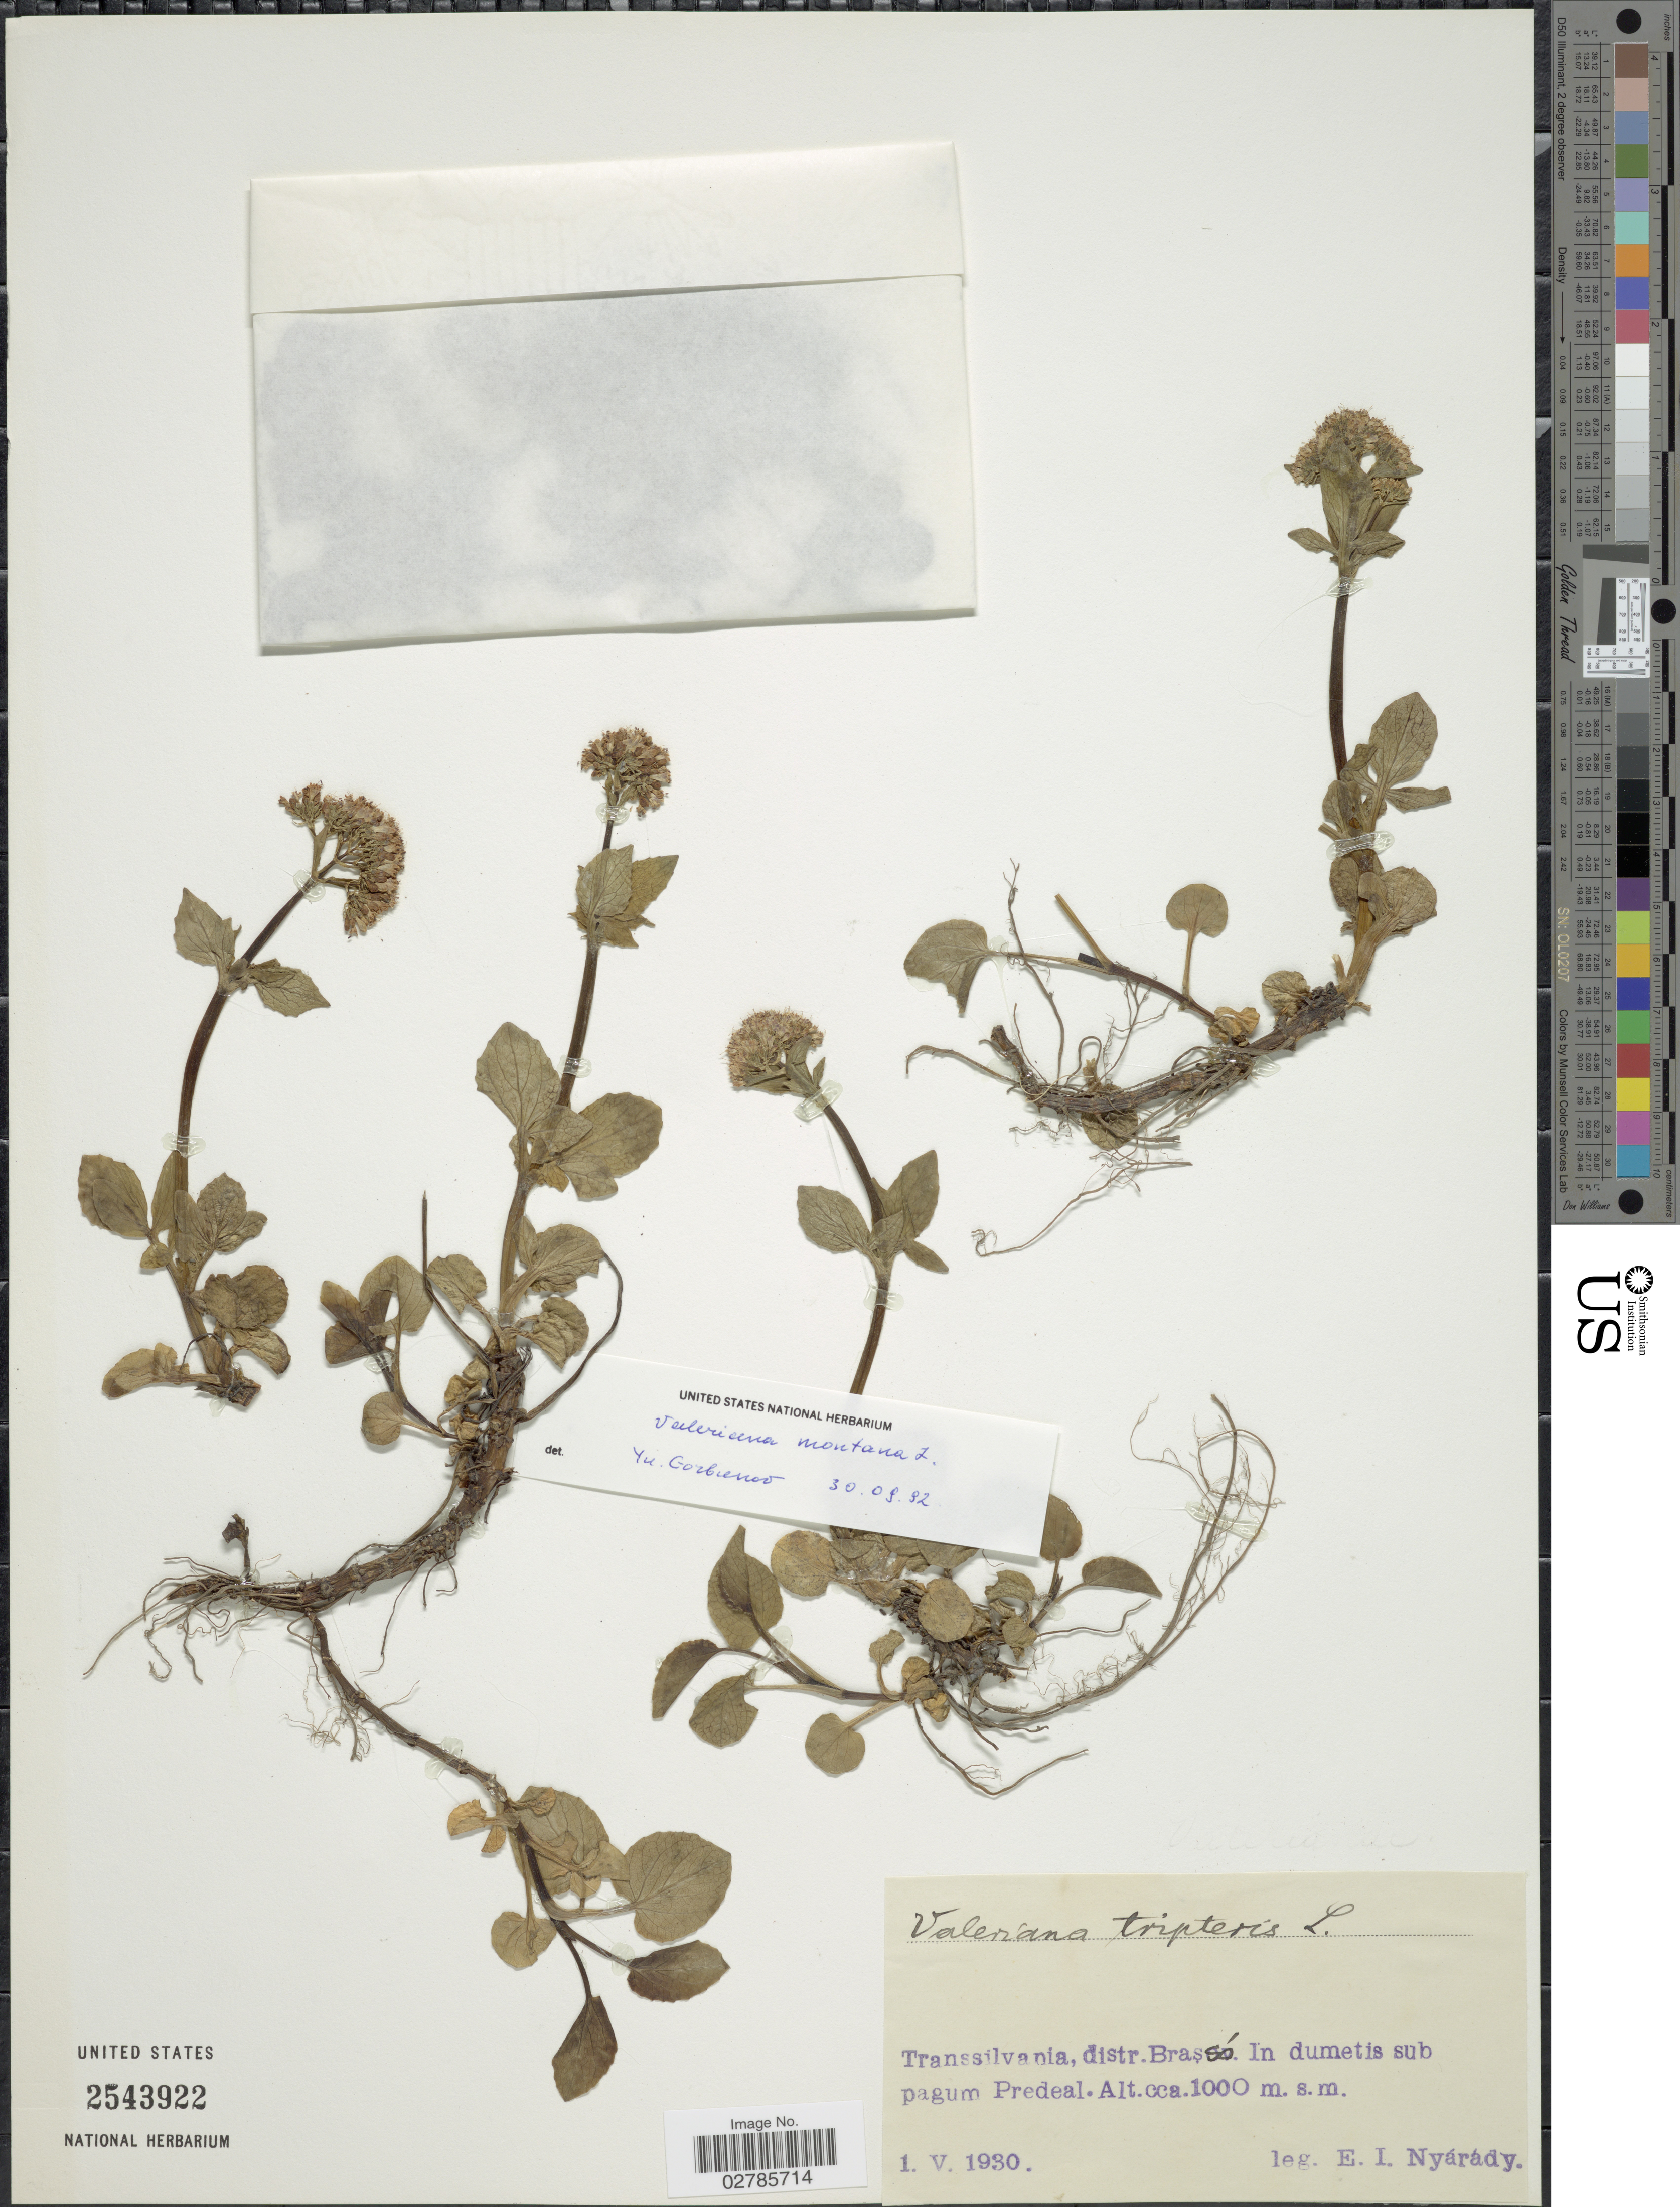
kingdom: Plantae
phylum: Tracheophyta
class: Magnoliopsida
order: Dipsacales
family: Caprifoliaceae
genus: Valeriana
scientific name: Valeriana montana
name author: L.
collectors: E. Nyárády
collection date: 1930-05-01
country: Romania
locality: Transsilvania, distr.Brassó. In dumetis sub pagum Predeal.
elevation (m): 1000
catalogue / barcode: US 2543922